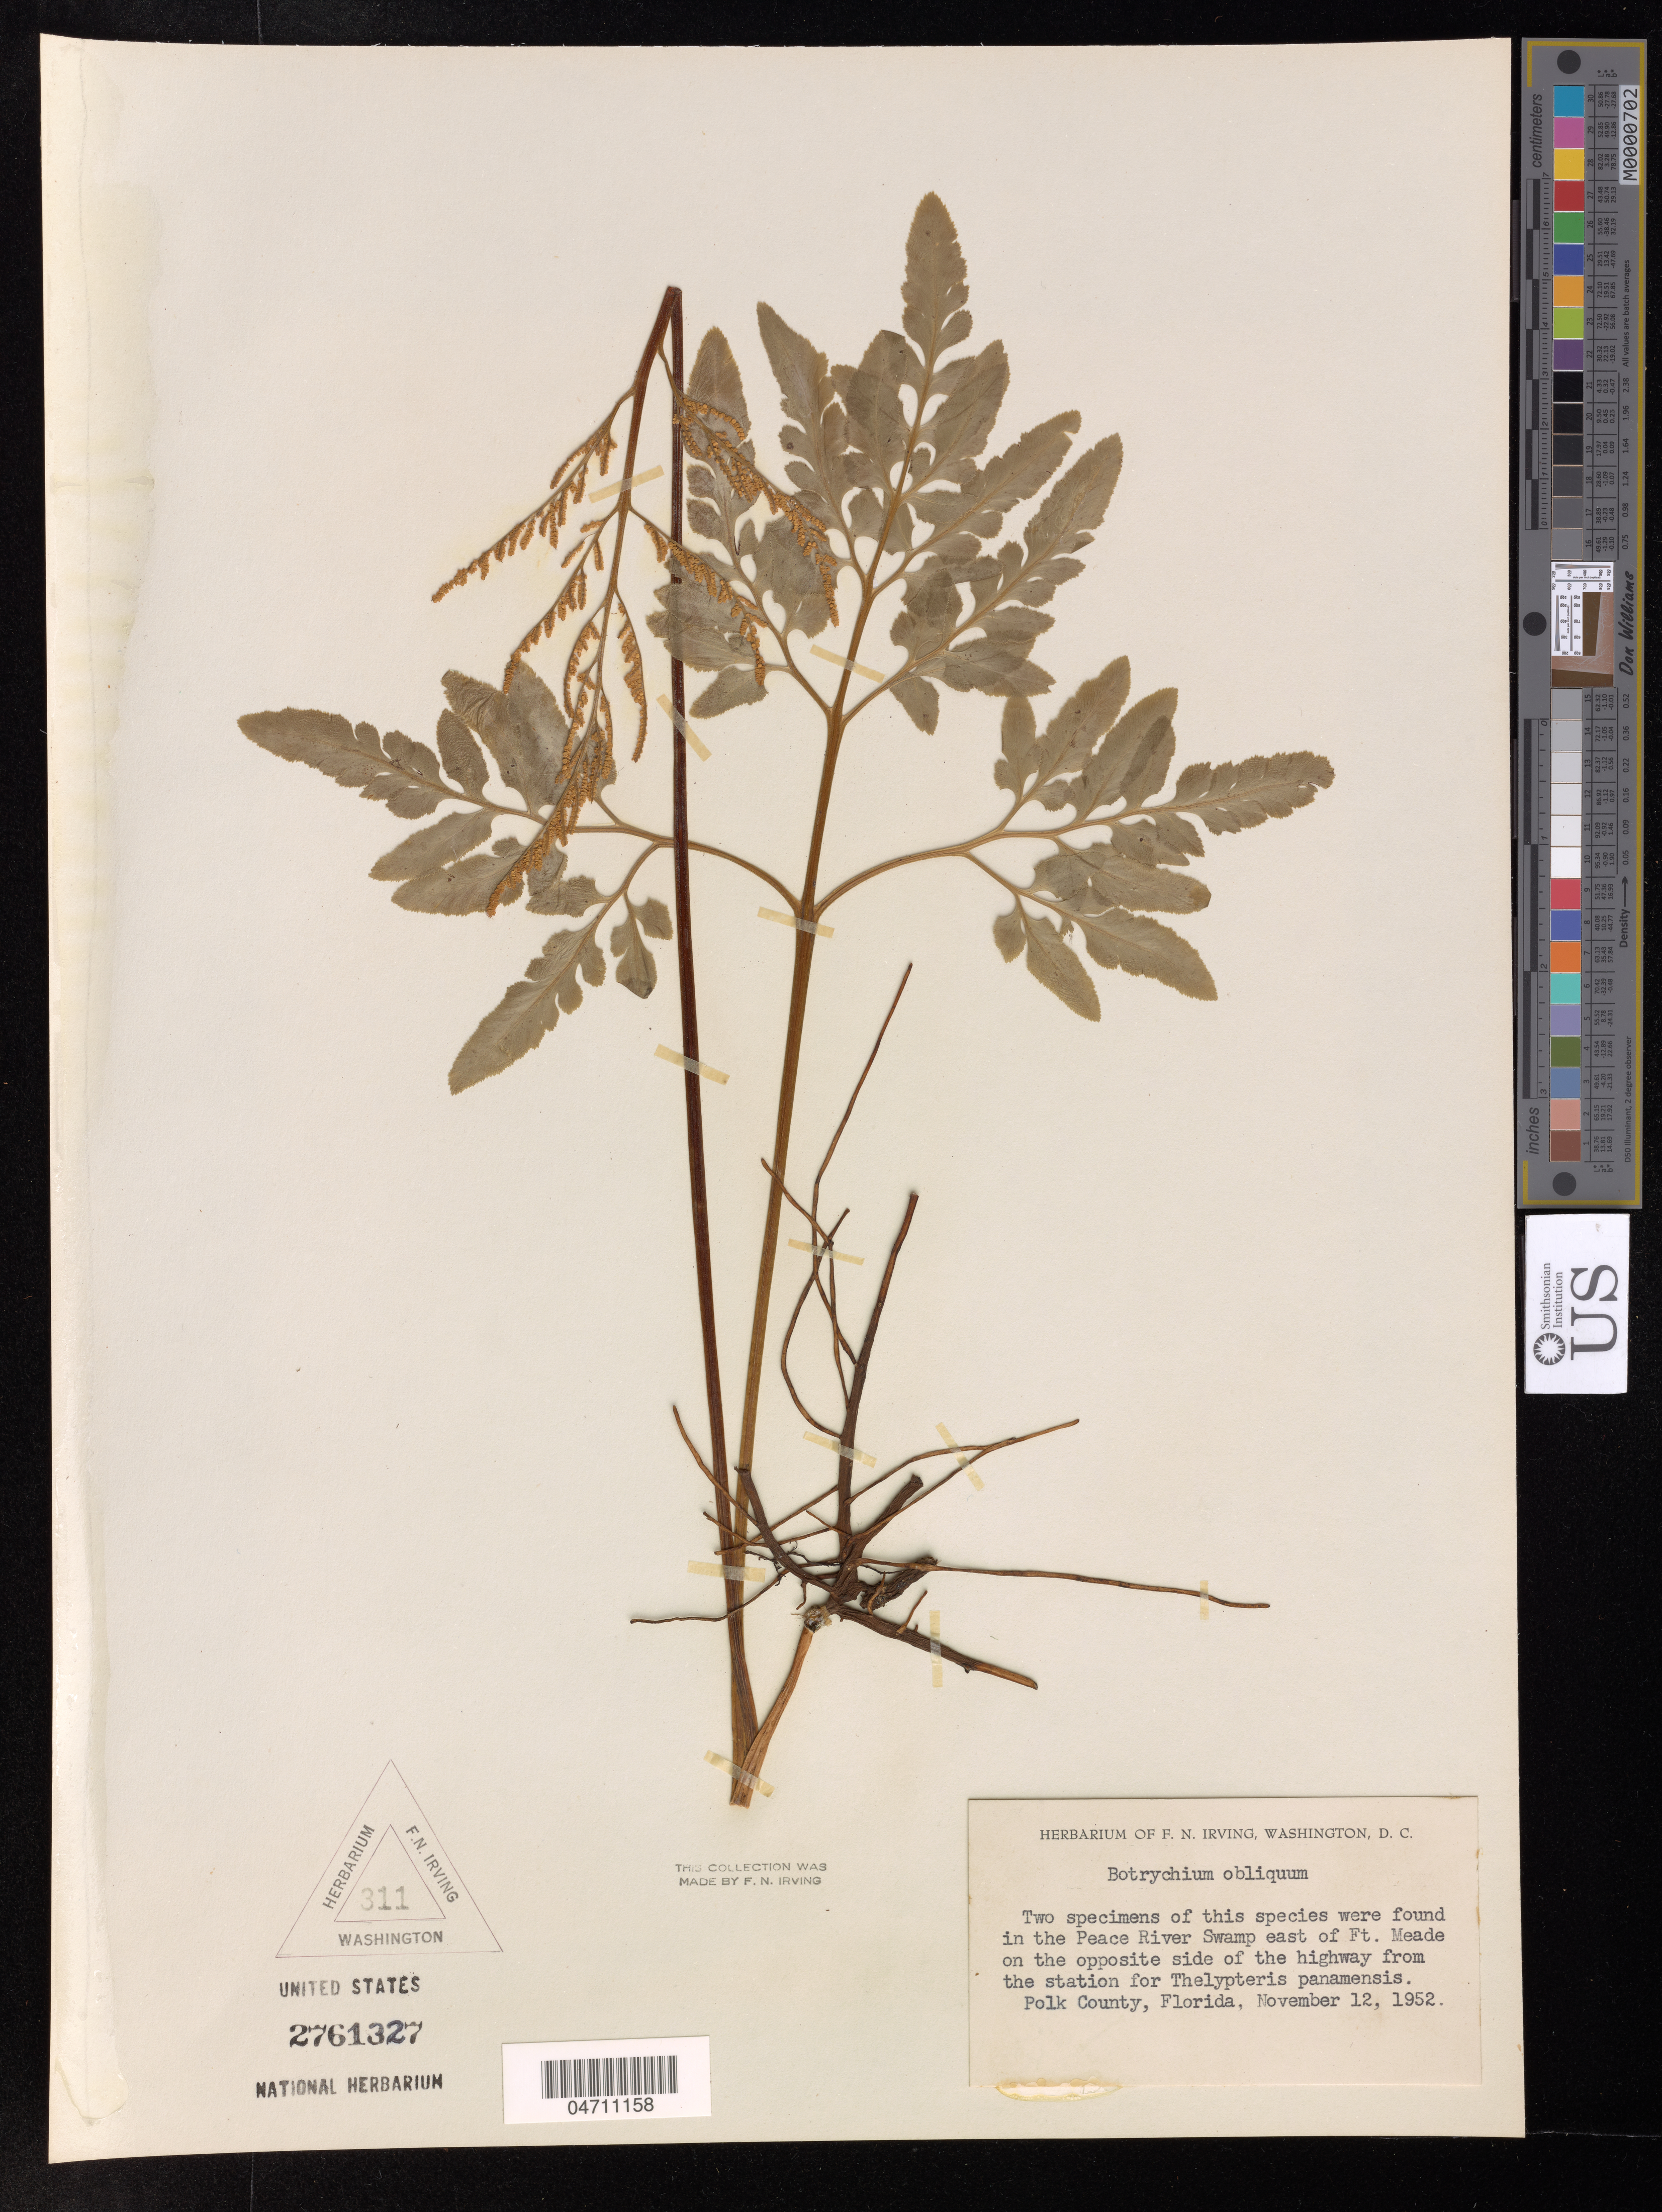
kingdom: Plantae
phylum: Tracheophyta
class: Polypodiopsida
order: Ophioglossales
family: Ophioglossaceae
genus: Botrychium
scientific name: Botrychium obliquum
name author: Muhl.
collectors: F. Irving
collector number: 311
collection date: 1952-11-12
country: United States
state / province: Florida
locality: Peace River Swamp east of Ft. Meade, Polk County.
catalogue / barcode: US 2761327